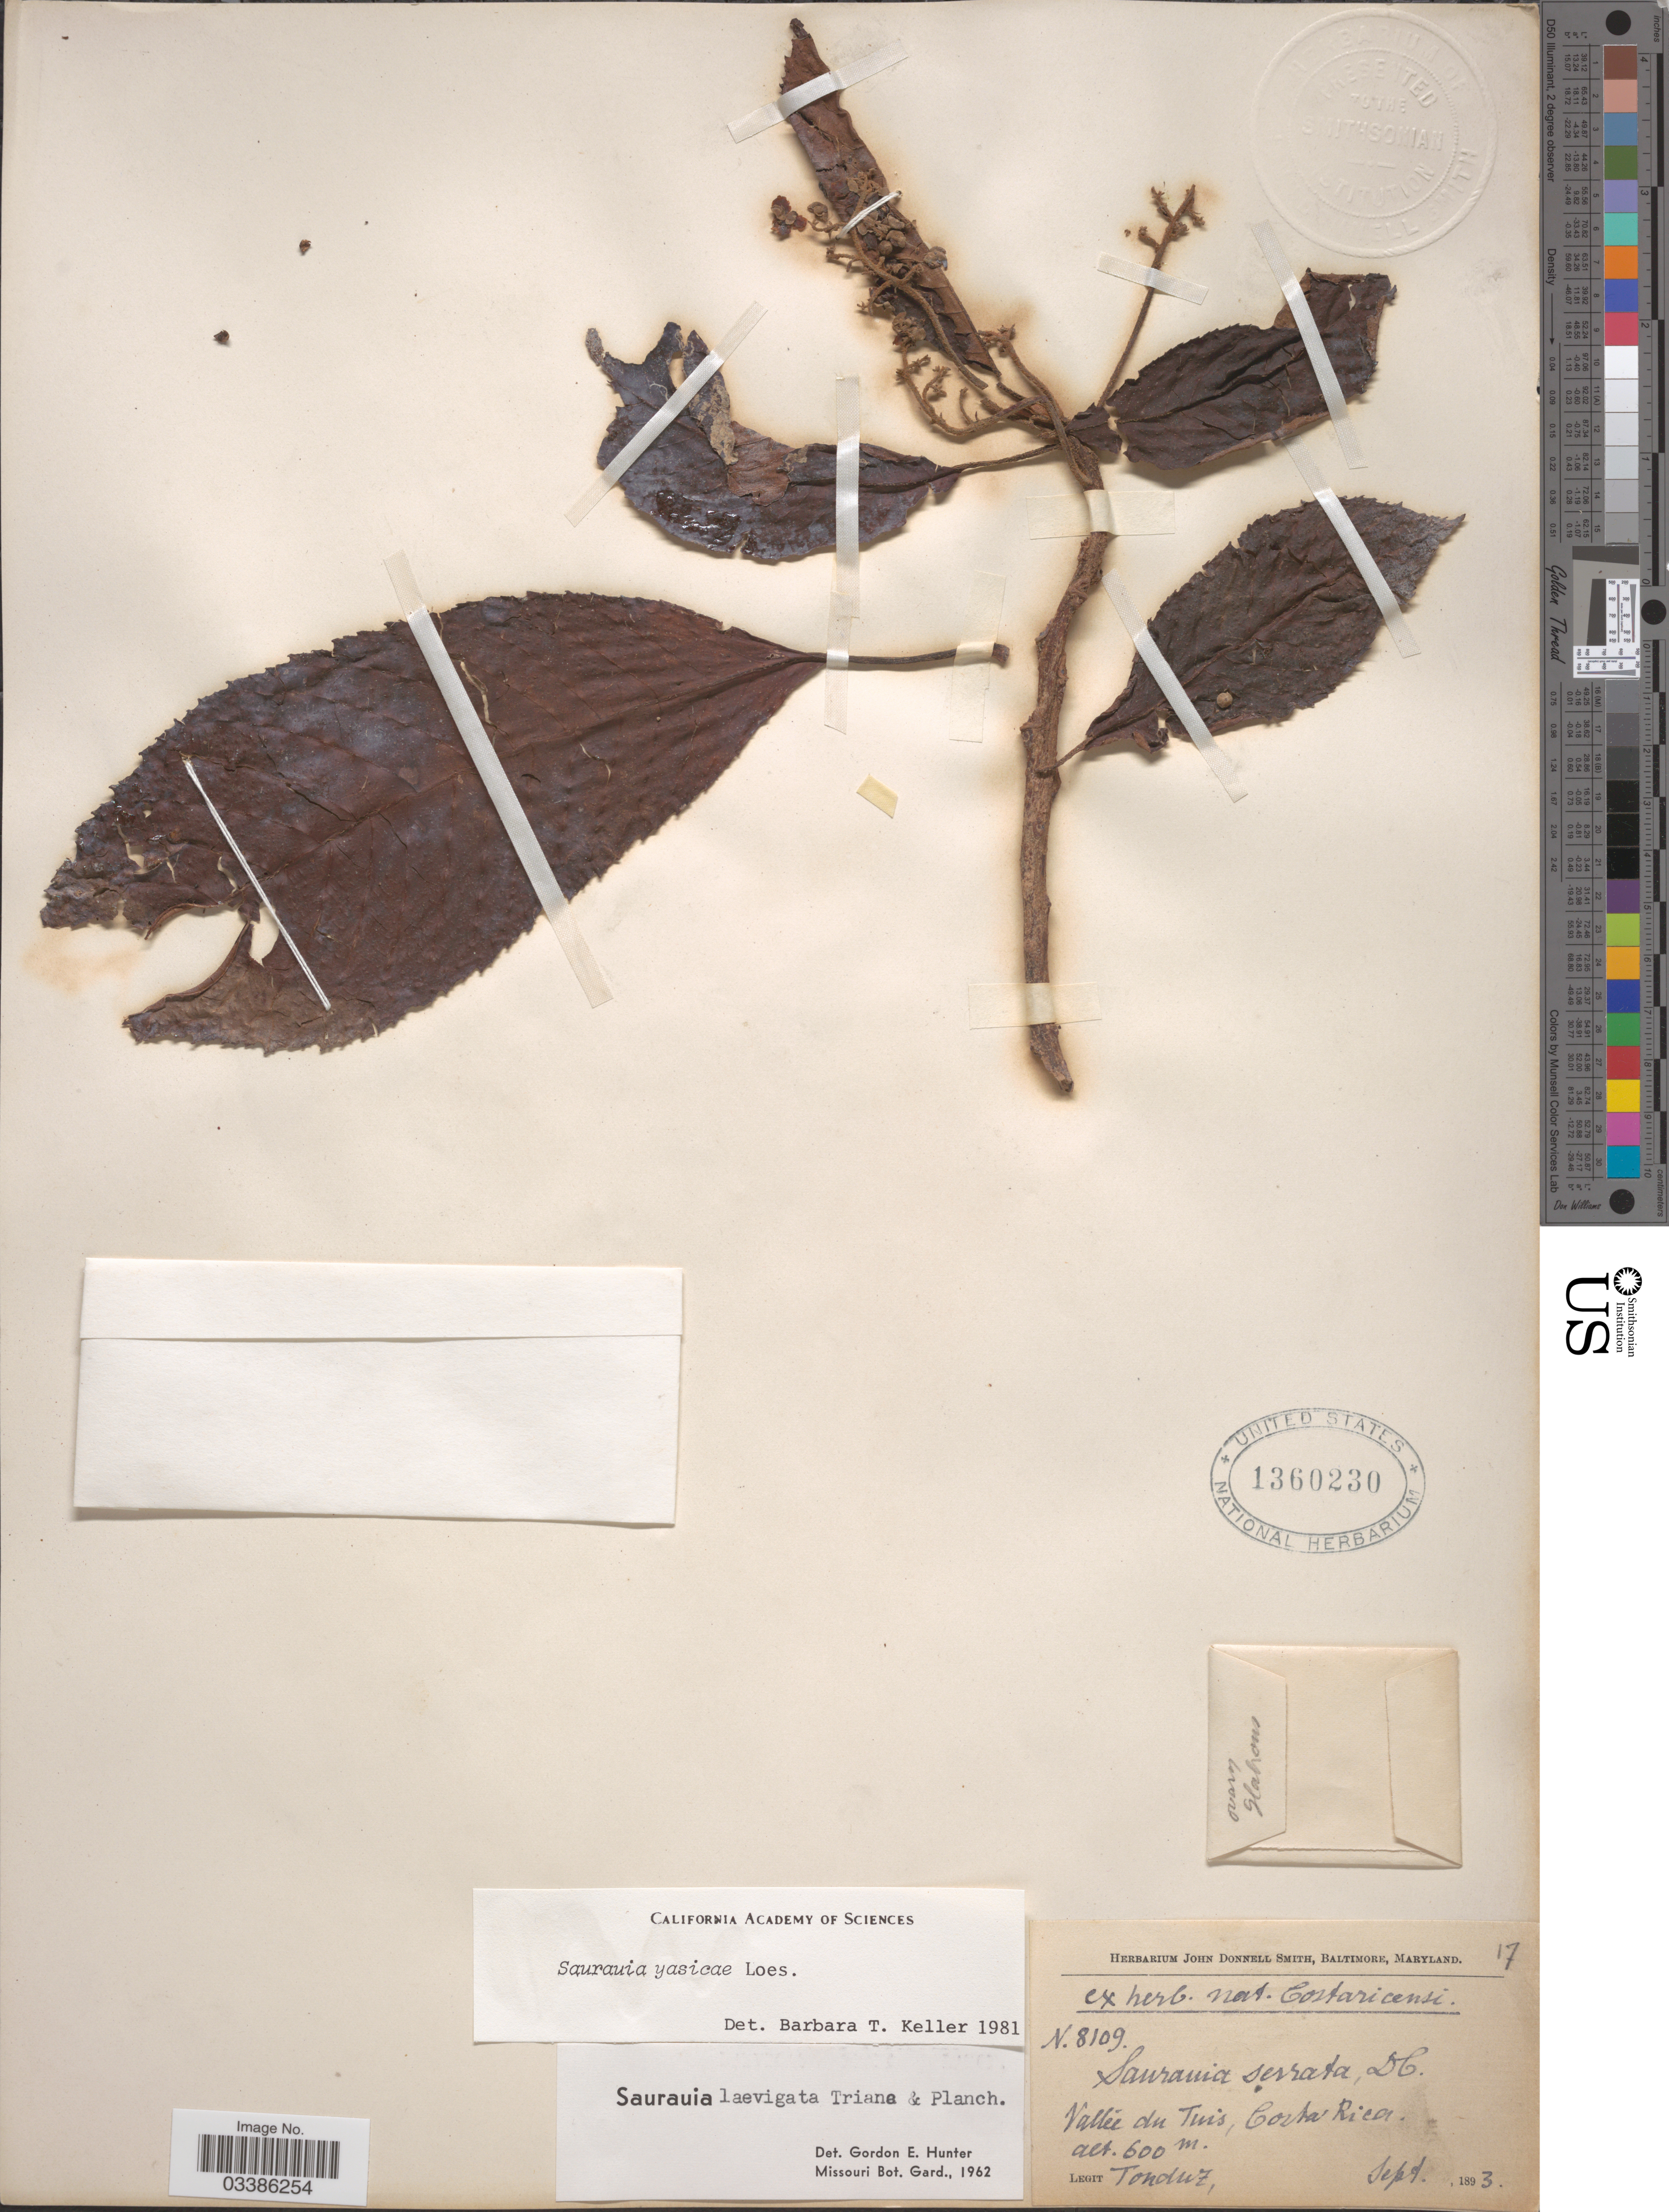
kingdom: Plantae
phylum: Tracheophyta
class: Magnoliopsida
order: Ericales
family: Actinidiaceae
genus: Saurauia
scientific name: Saurauia yasicae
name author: Loes.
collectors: Tonduz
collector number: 8109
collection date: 1893-09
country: Costa Rica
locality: Vallée du Tuis.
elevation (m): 600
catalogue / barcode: US 1360230